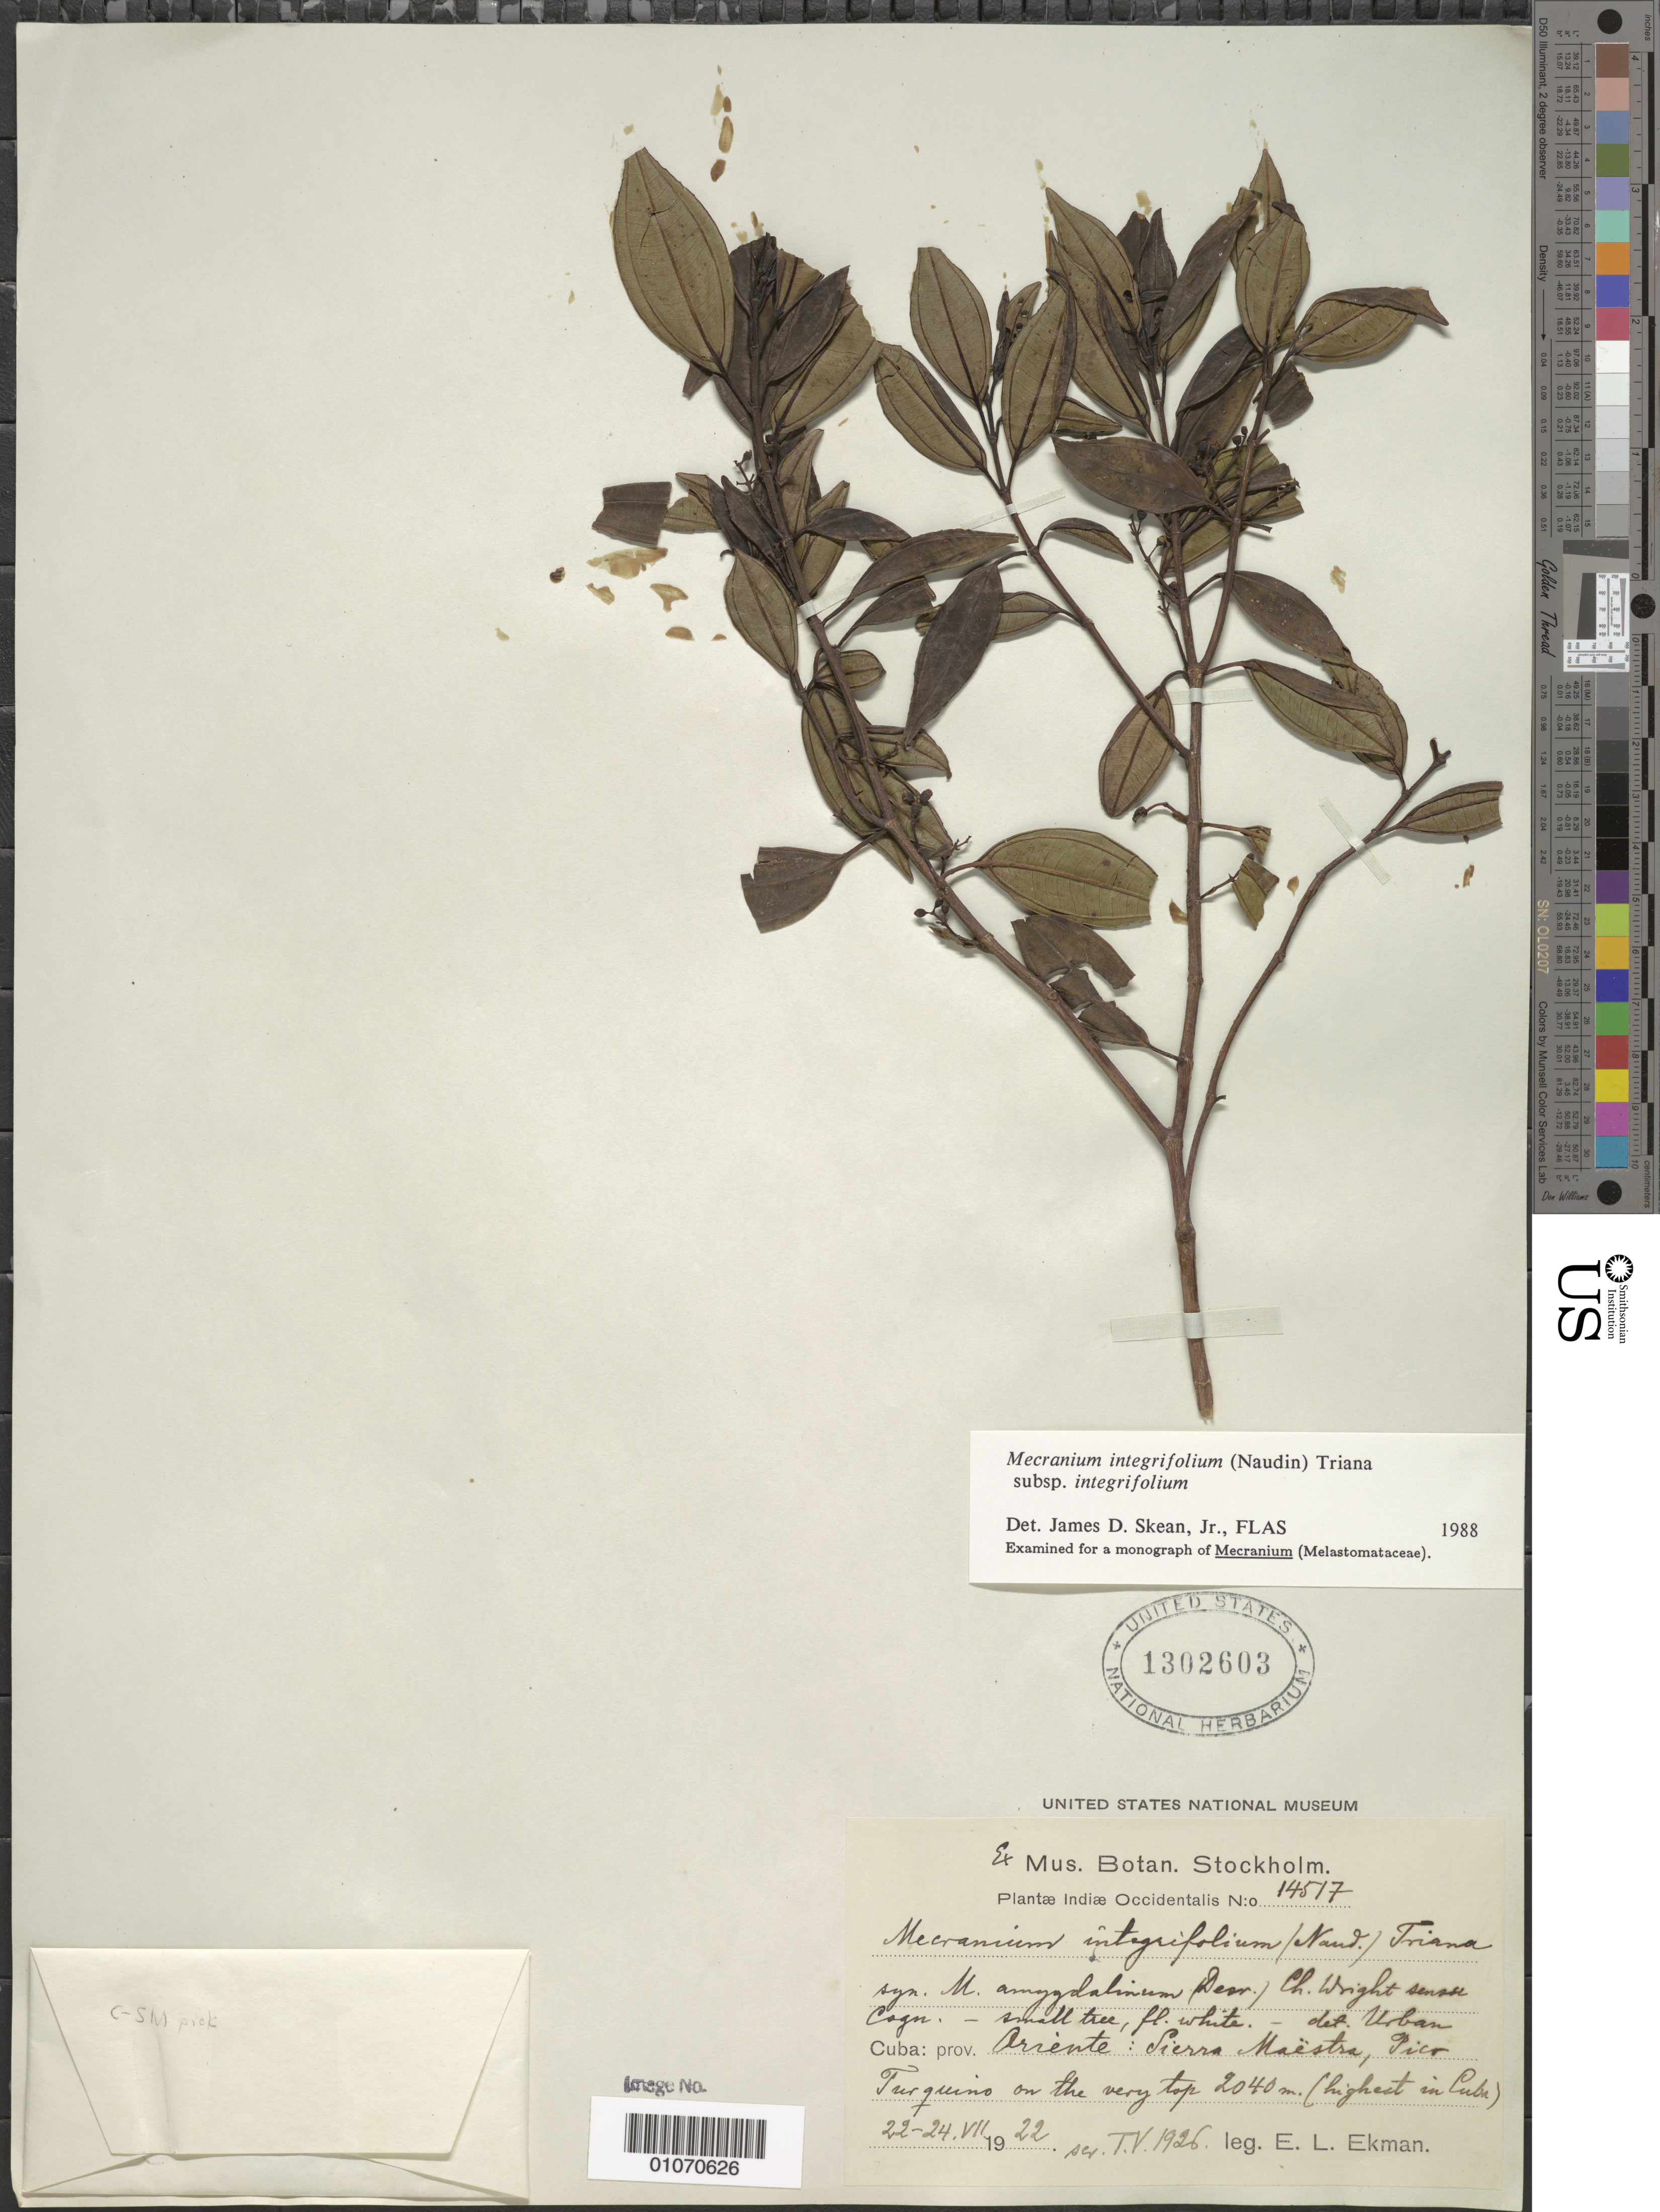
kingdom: Plantae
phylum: Tracheophyta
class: Magnoliopsida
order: Myrtales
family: Melastomataceae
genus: Mecranium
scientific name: Mecranium integrifolium subsp. integrifolium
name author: (Naudin) Triana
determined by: Skean, J. D., Jr.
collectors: E. L. Ekman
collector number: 14517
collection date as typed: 22 Jul 1922 to 24 Jul 1922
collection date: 1922-07-22/1922-07-24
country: Cuba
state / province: Oriente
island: Cuba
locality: Sierra Maestra, Picourquino, on the very top (highest in Cuba)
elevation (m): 2020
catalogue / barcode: US 1302603